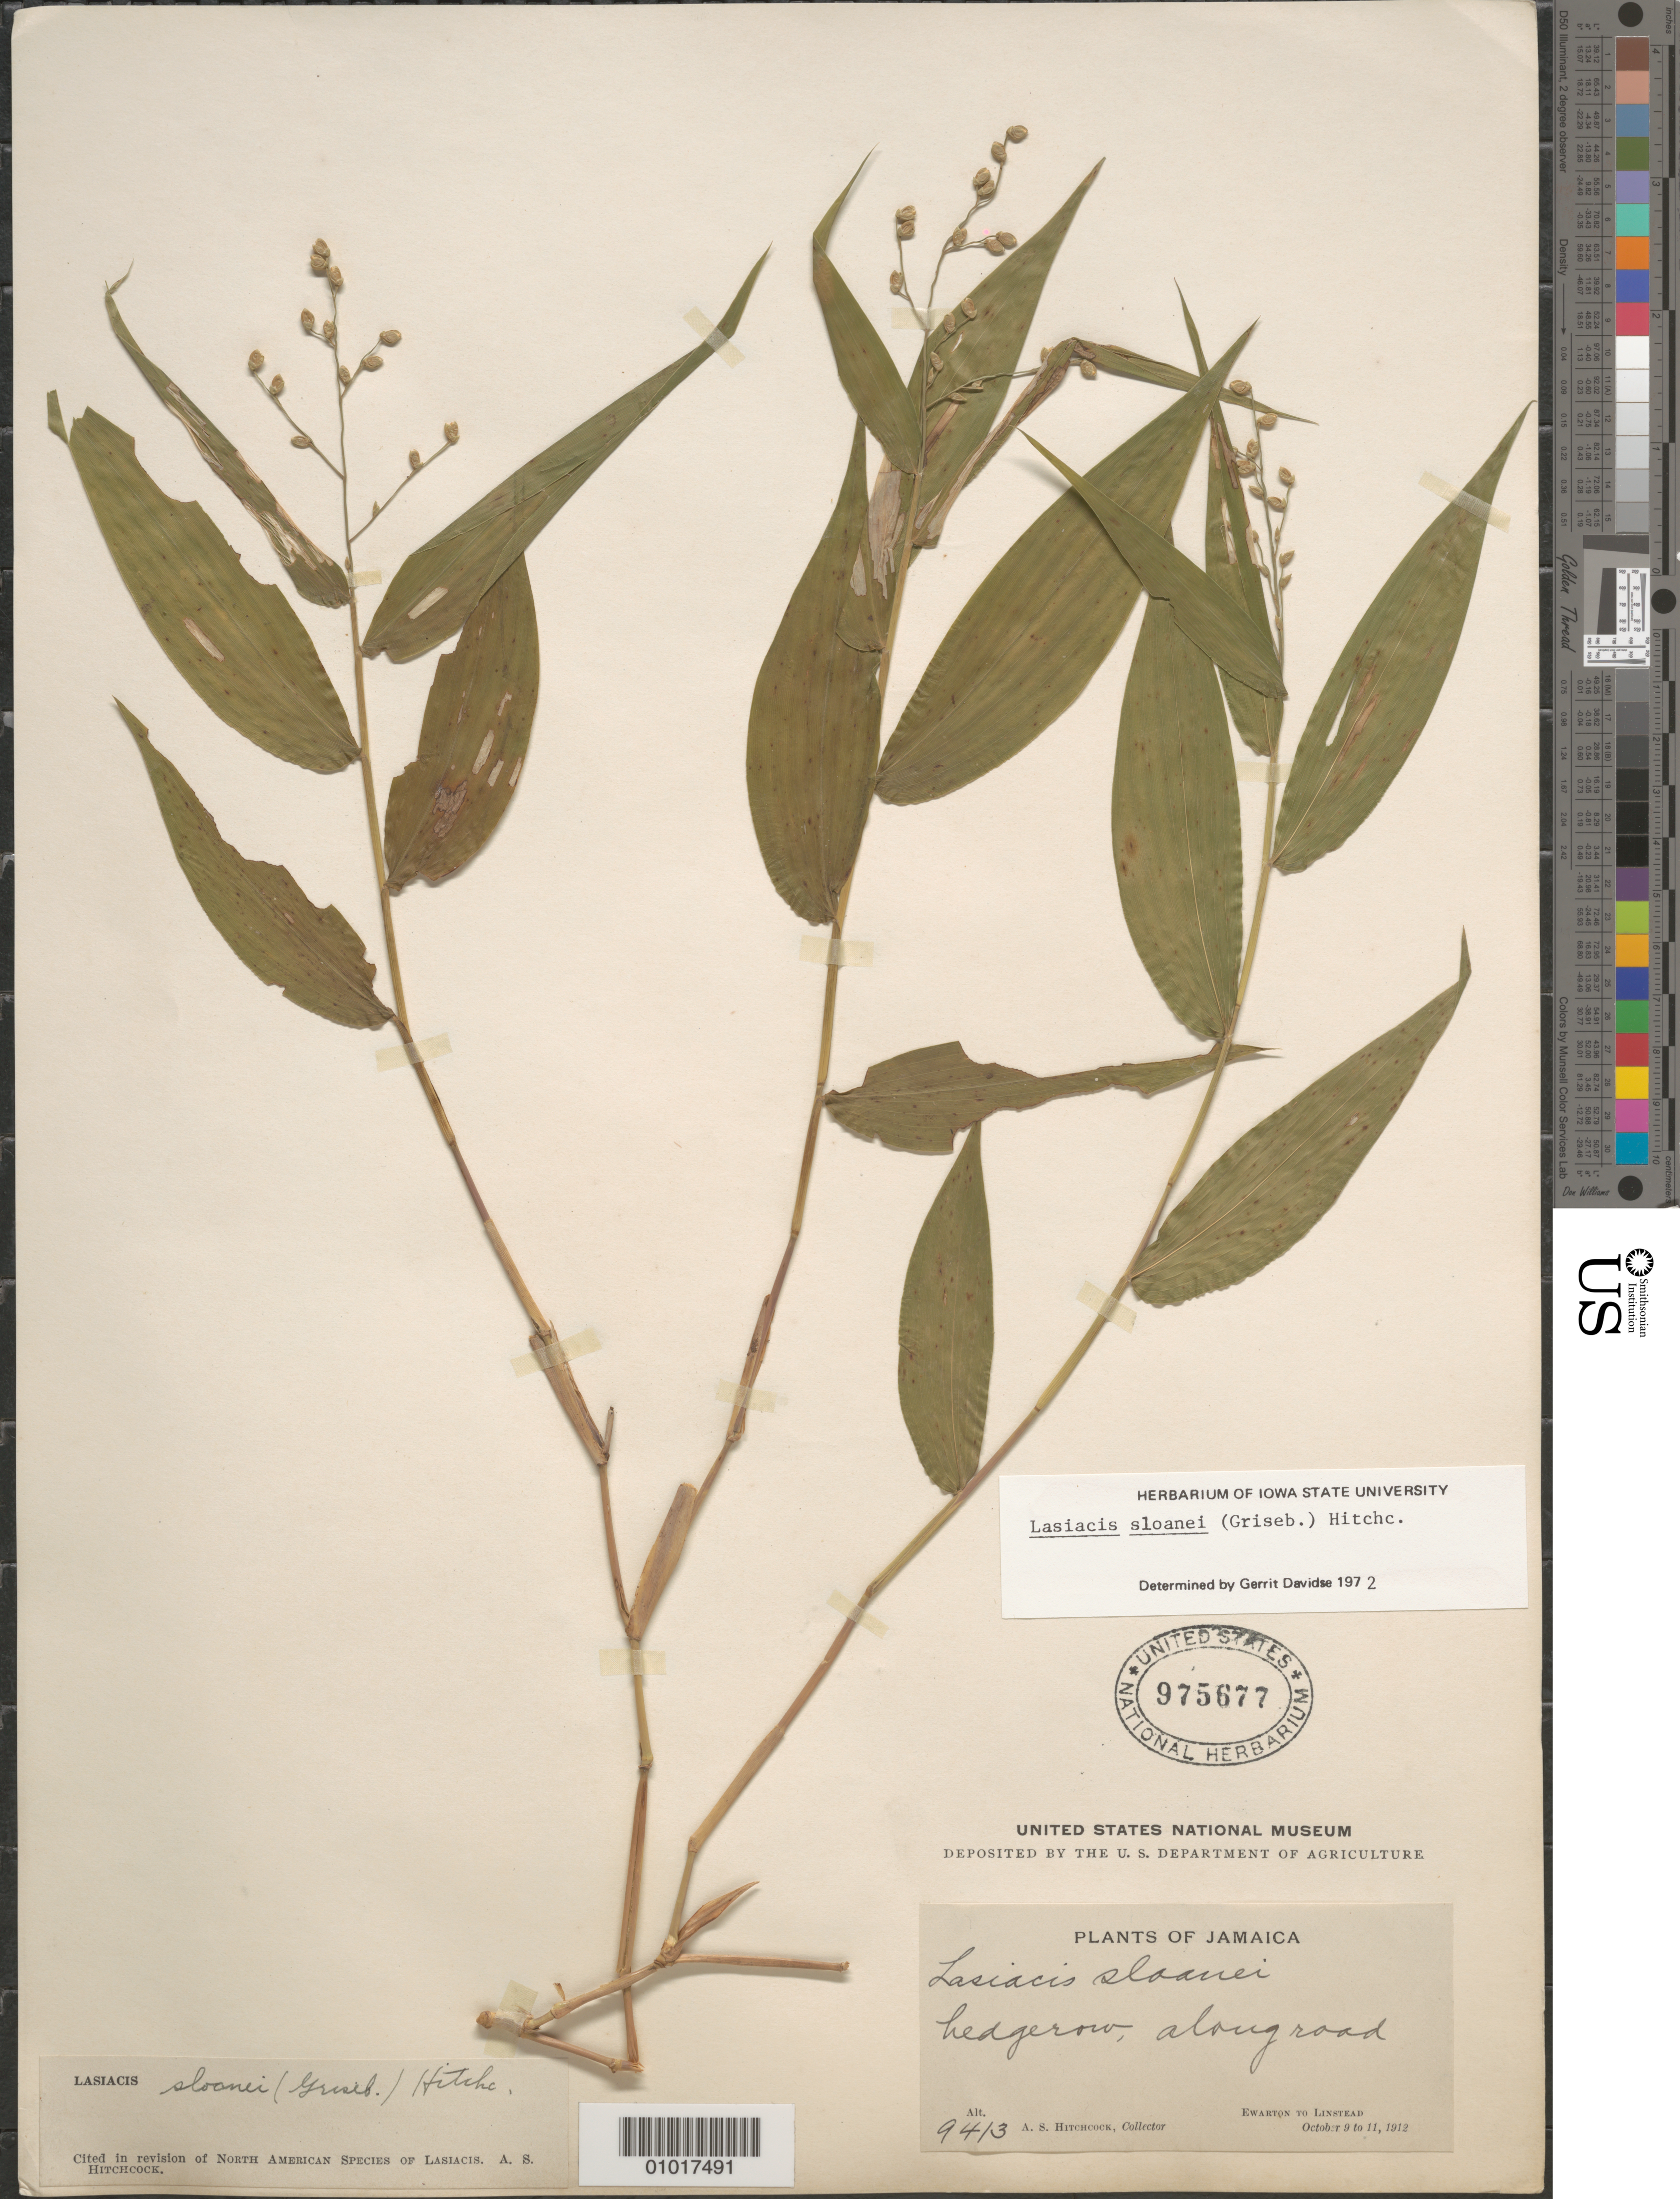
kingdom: Plantae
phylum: Tracheophyta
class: Liliopsida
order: Poales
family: Poaceae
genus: Lasiacis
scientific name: Lasiacis sloanei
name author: (Griseb.) Hitchc.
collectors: A. S. Hitchcock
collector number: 9413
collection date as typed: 09 Oct 1912 to 11 Oct 1912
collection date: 1912-10-09/1912-10-11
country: Jamaica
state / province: Saint Catherine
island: Jamaica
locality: Ewarton to Linstead, hedgerow along road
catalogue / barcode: US 975677